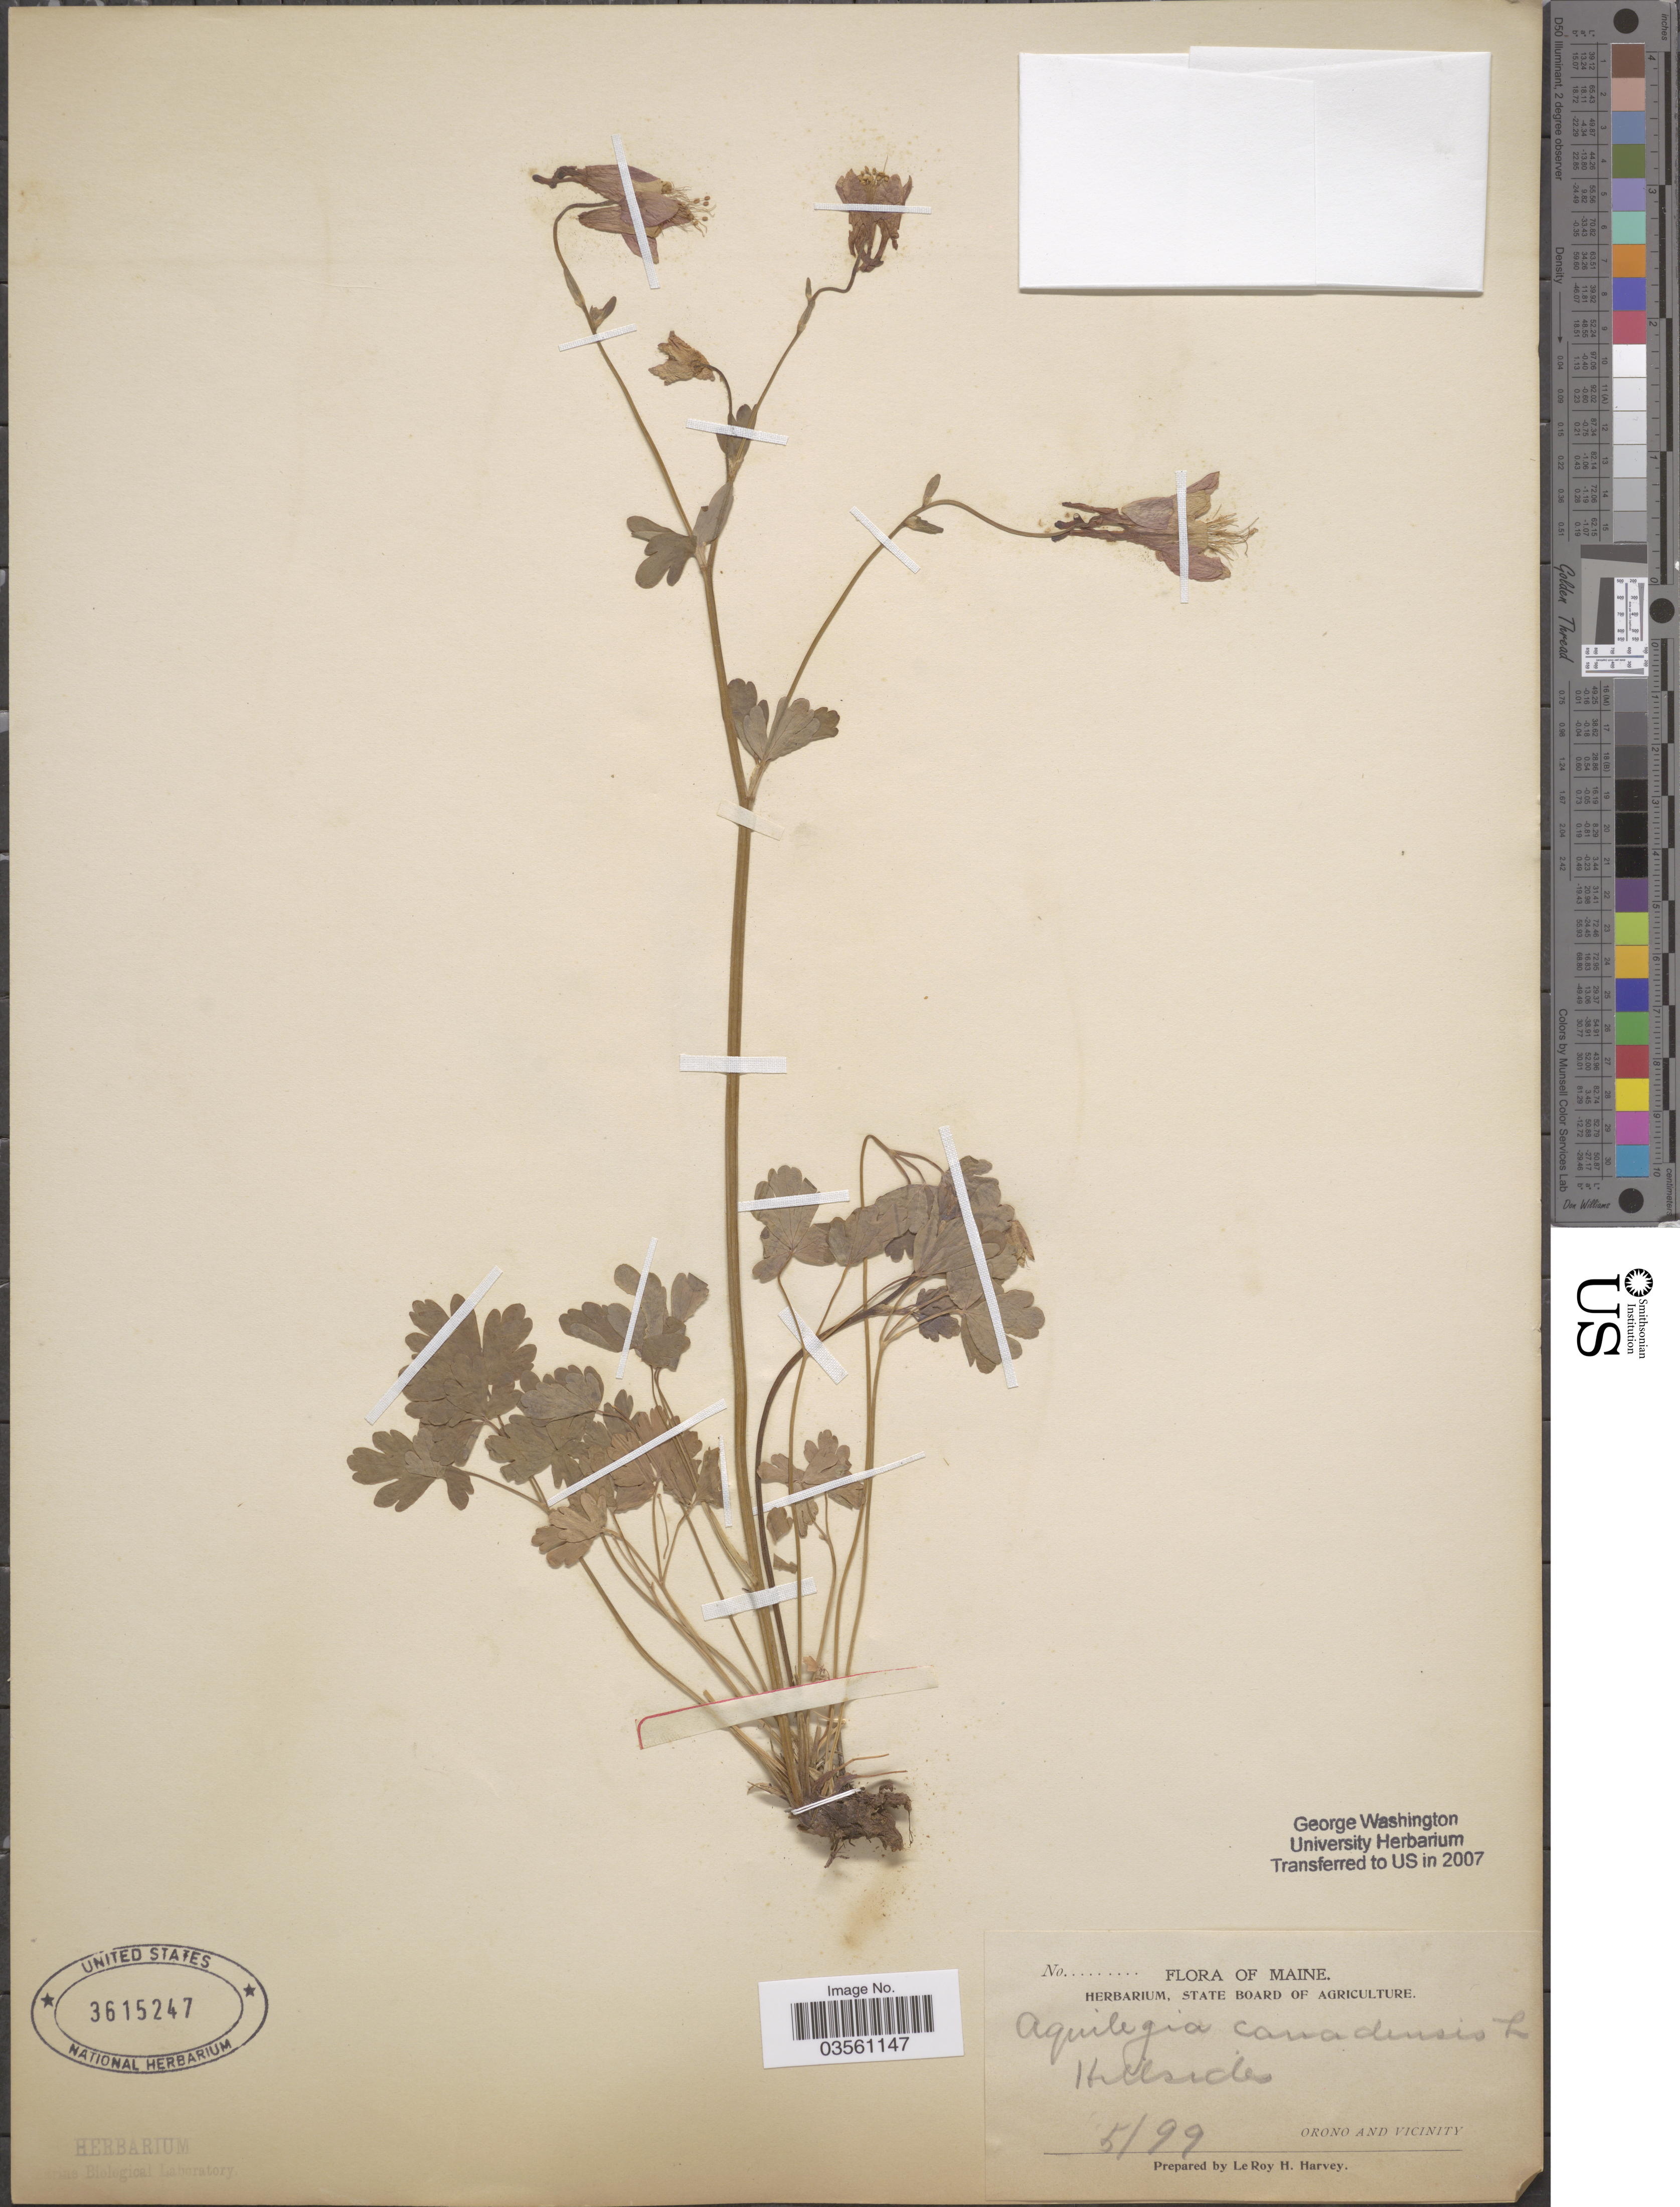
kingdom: Plantae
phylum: Tracheophyta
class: Magnoliopsida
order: Ranunculales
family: Ranunculaceae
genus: Aquilegia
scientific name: Aquilegia canadensis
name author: L.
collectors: L. H. Harvey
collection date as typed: Transcribed d/m/y: /5/99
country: United States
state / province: Maine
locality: Orono and vicinity.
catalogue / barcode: US 3615247